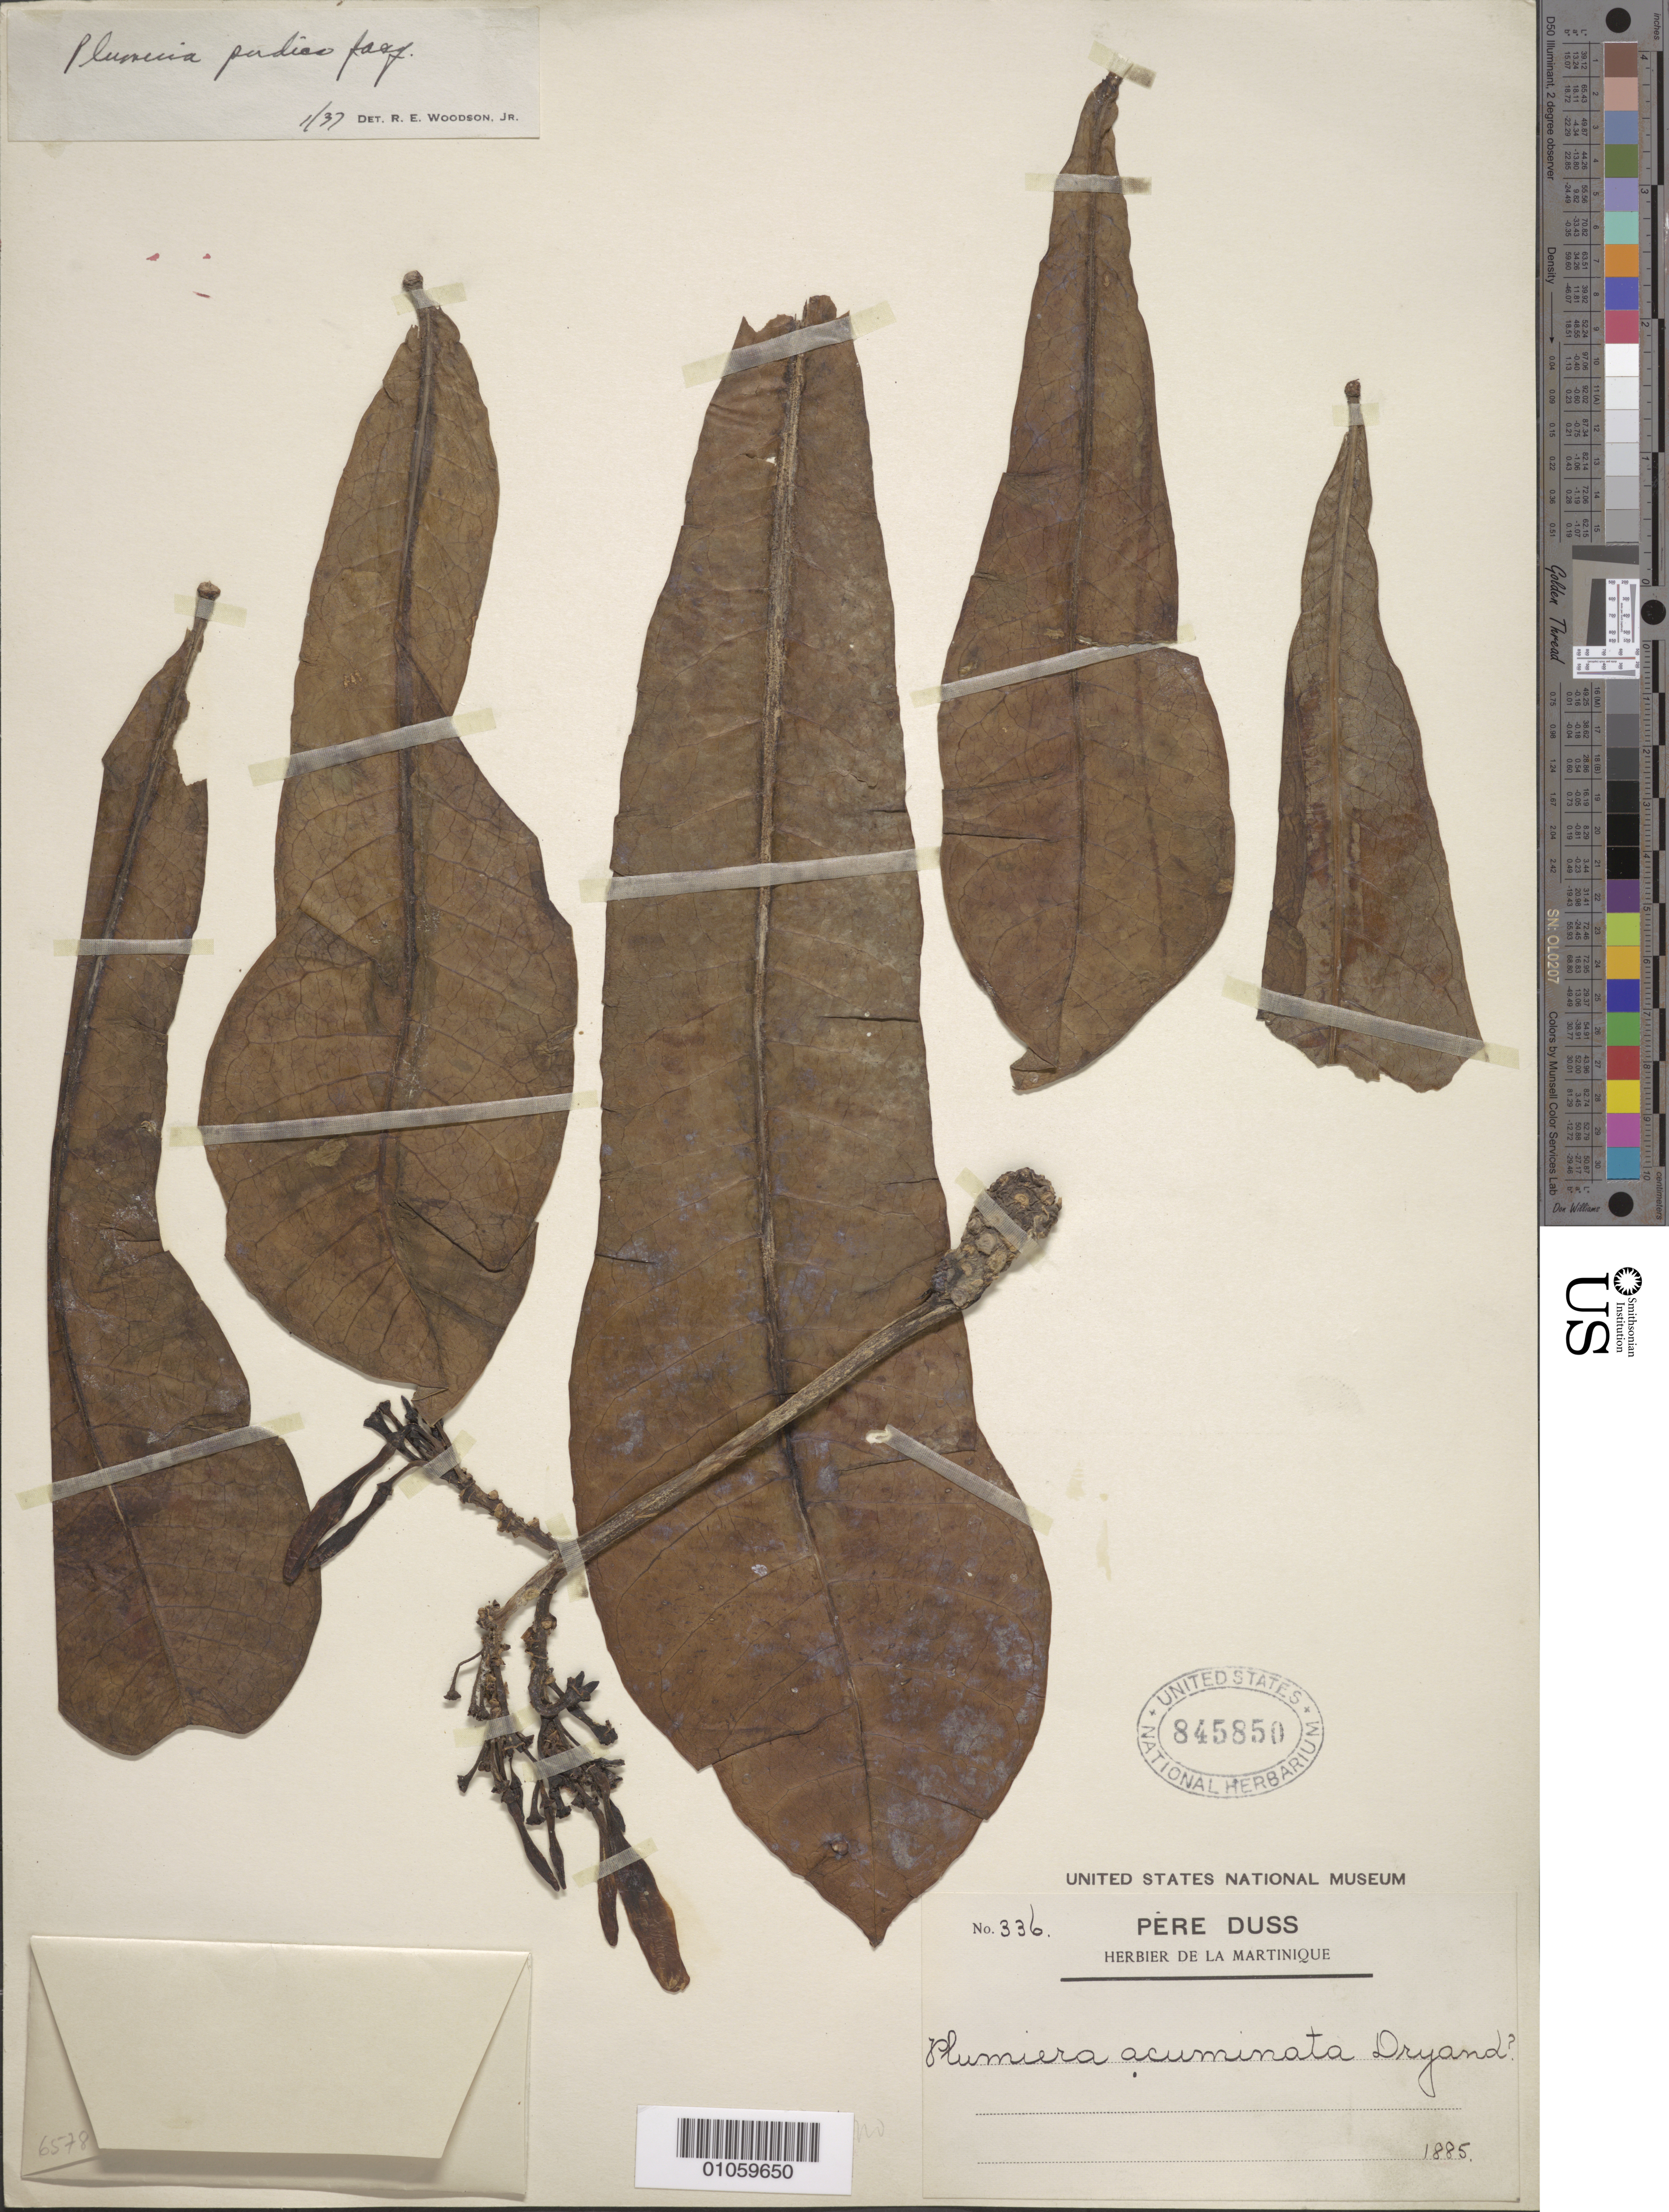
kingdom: Plantae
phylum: Tracheophyta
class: Magnoliopsida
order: Gentianales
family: Apocynaceae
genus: Plumeria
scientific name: Plumeria pudica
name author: Jacq.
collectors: Père Duss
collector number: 336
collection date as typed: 1885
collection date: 1885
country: Martinique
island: Martinique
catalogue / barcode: US 845850